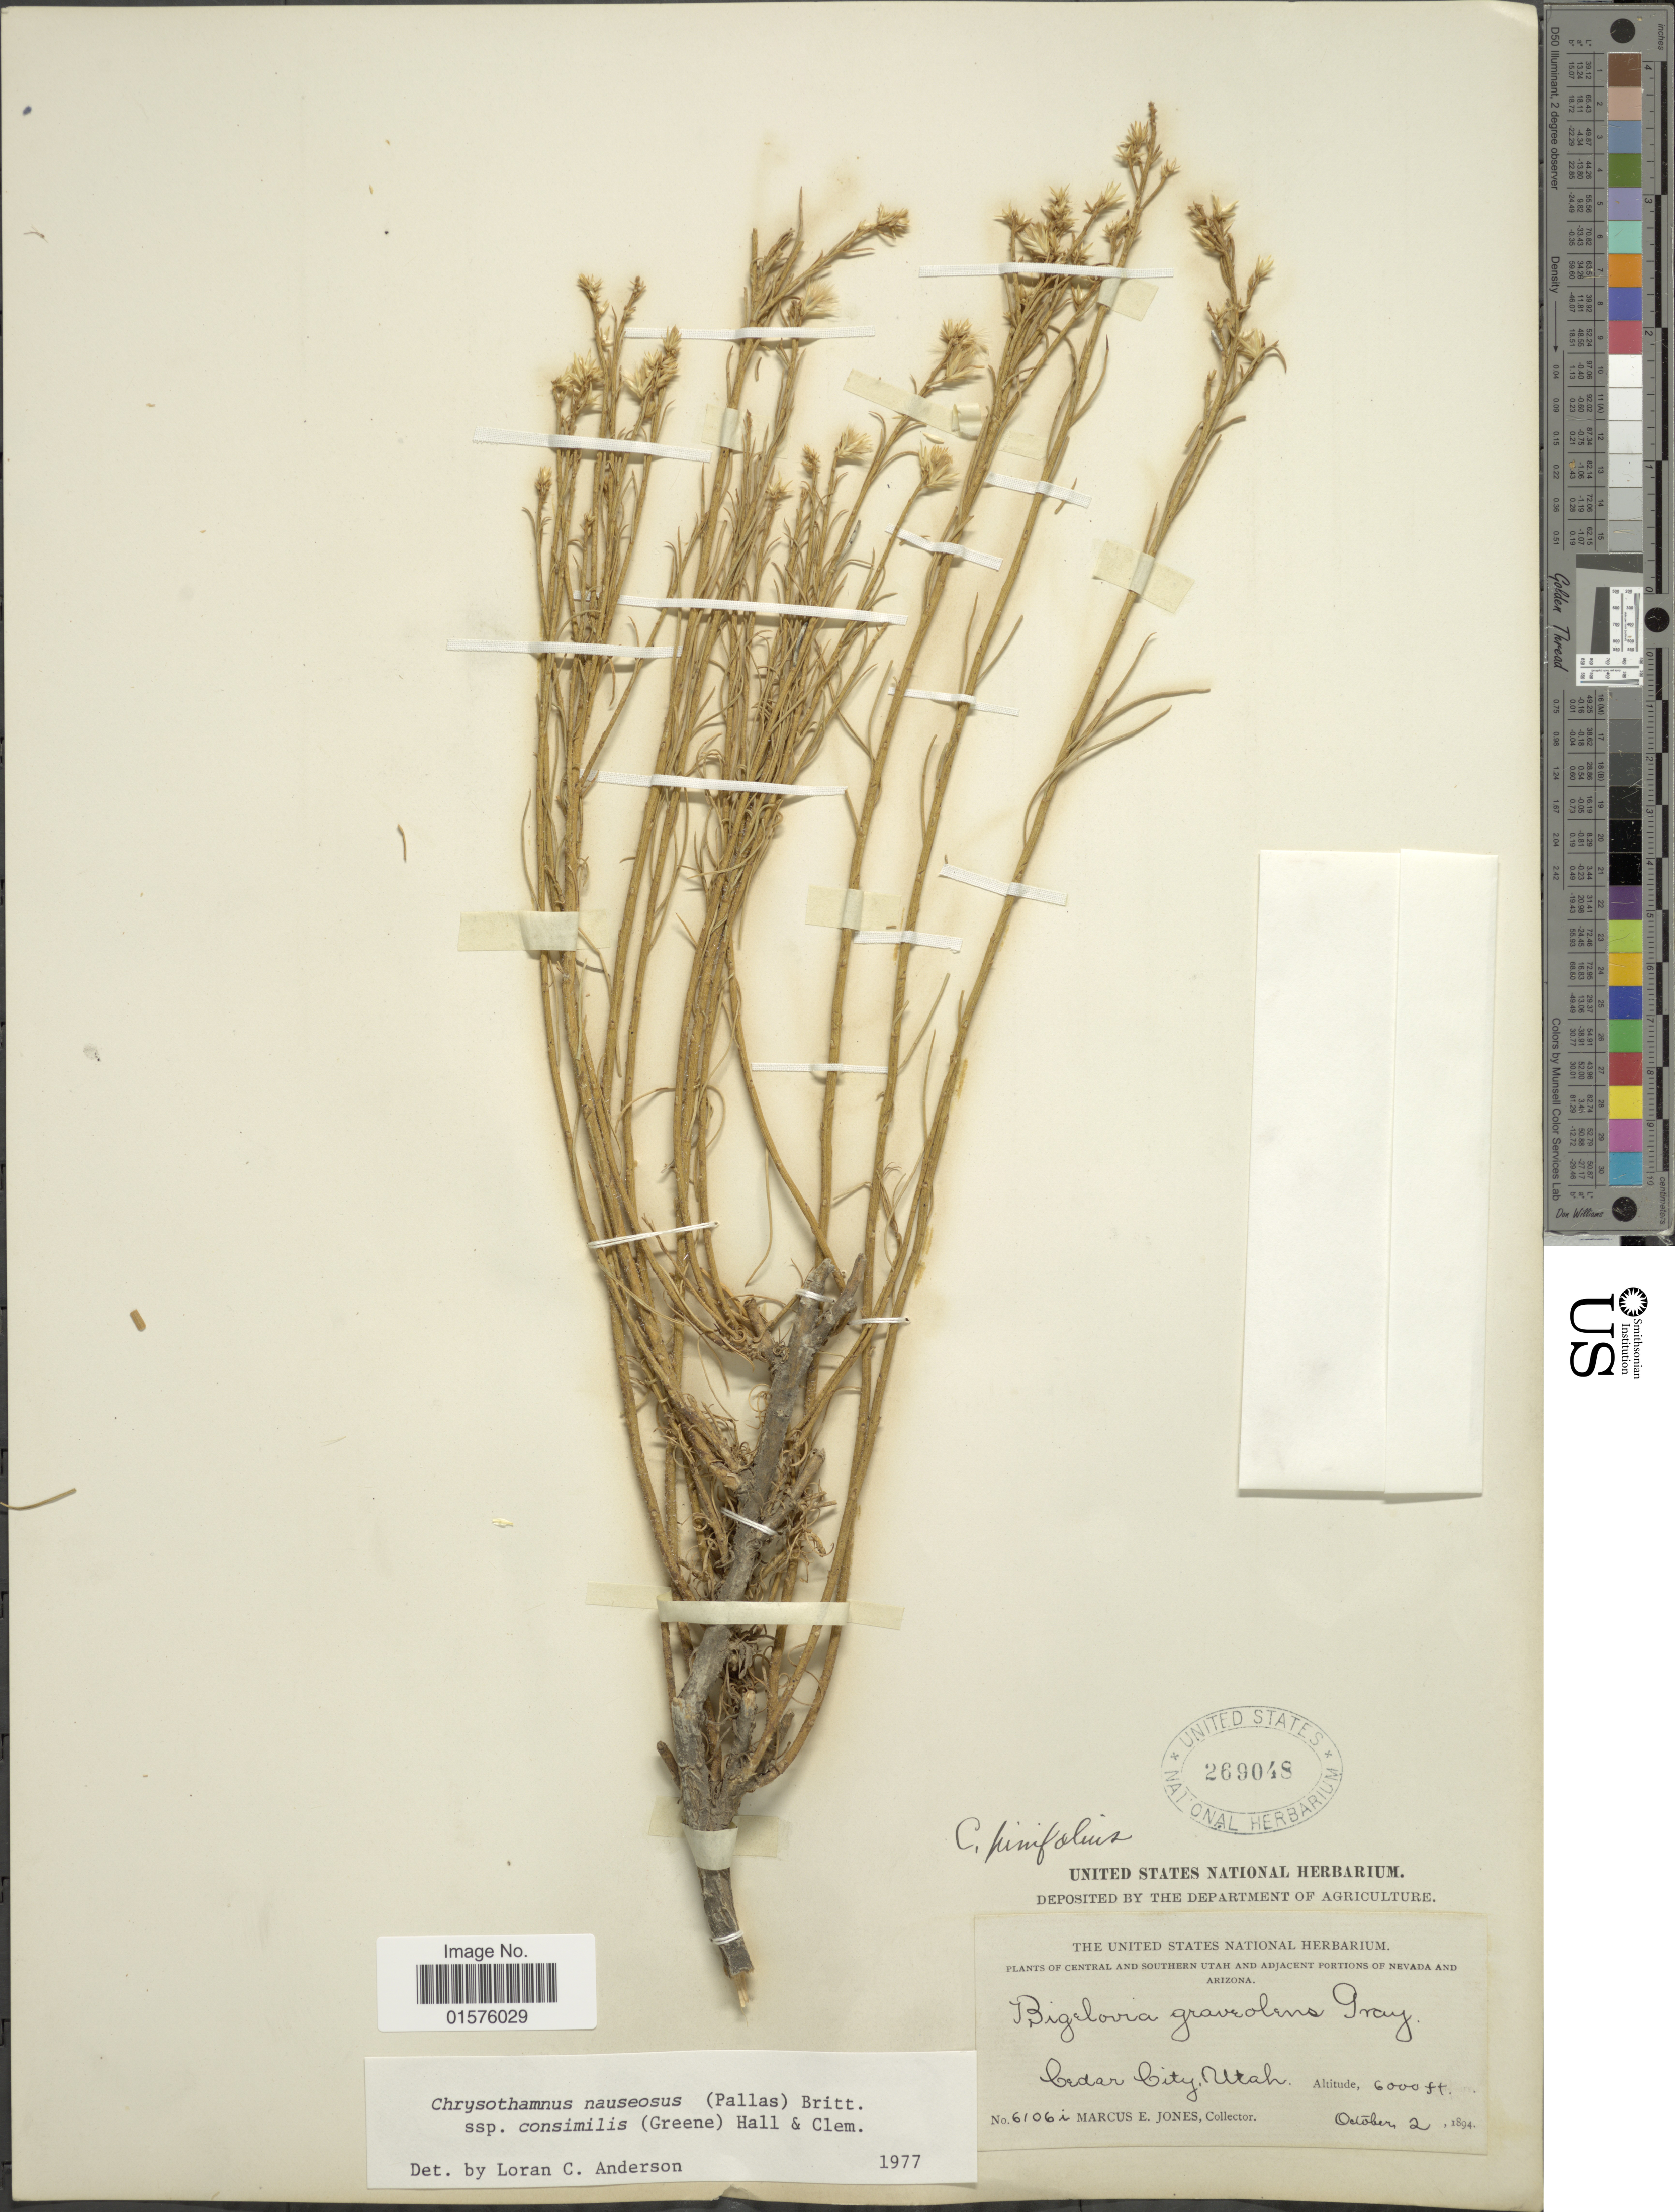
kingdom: Plantae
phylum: Tracheophyta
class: Magnoliopsida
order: Asterales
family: Asteraceae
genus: Ericameria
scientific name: Ericameria nauseosa var. oreophila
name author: (A. Nelson) G.L. Nesom & G.I. Baird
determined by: Urbatsch, Lowell E., Curator (LSU), Louisiana State University (UNITED STATES)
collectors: M. E. Jones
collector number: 6106i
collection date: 1894-10-02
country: United States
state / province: Utah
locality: Southern Utah, Cedar City, Utah.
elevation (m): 1829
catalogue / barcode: US 269048